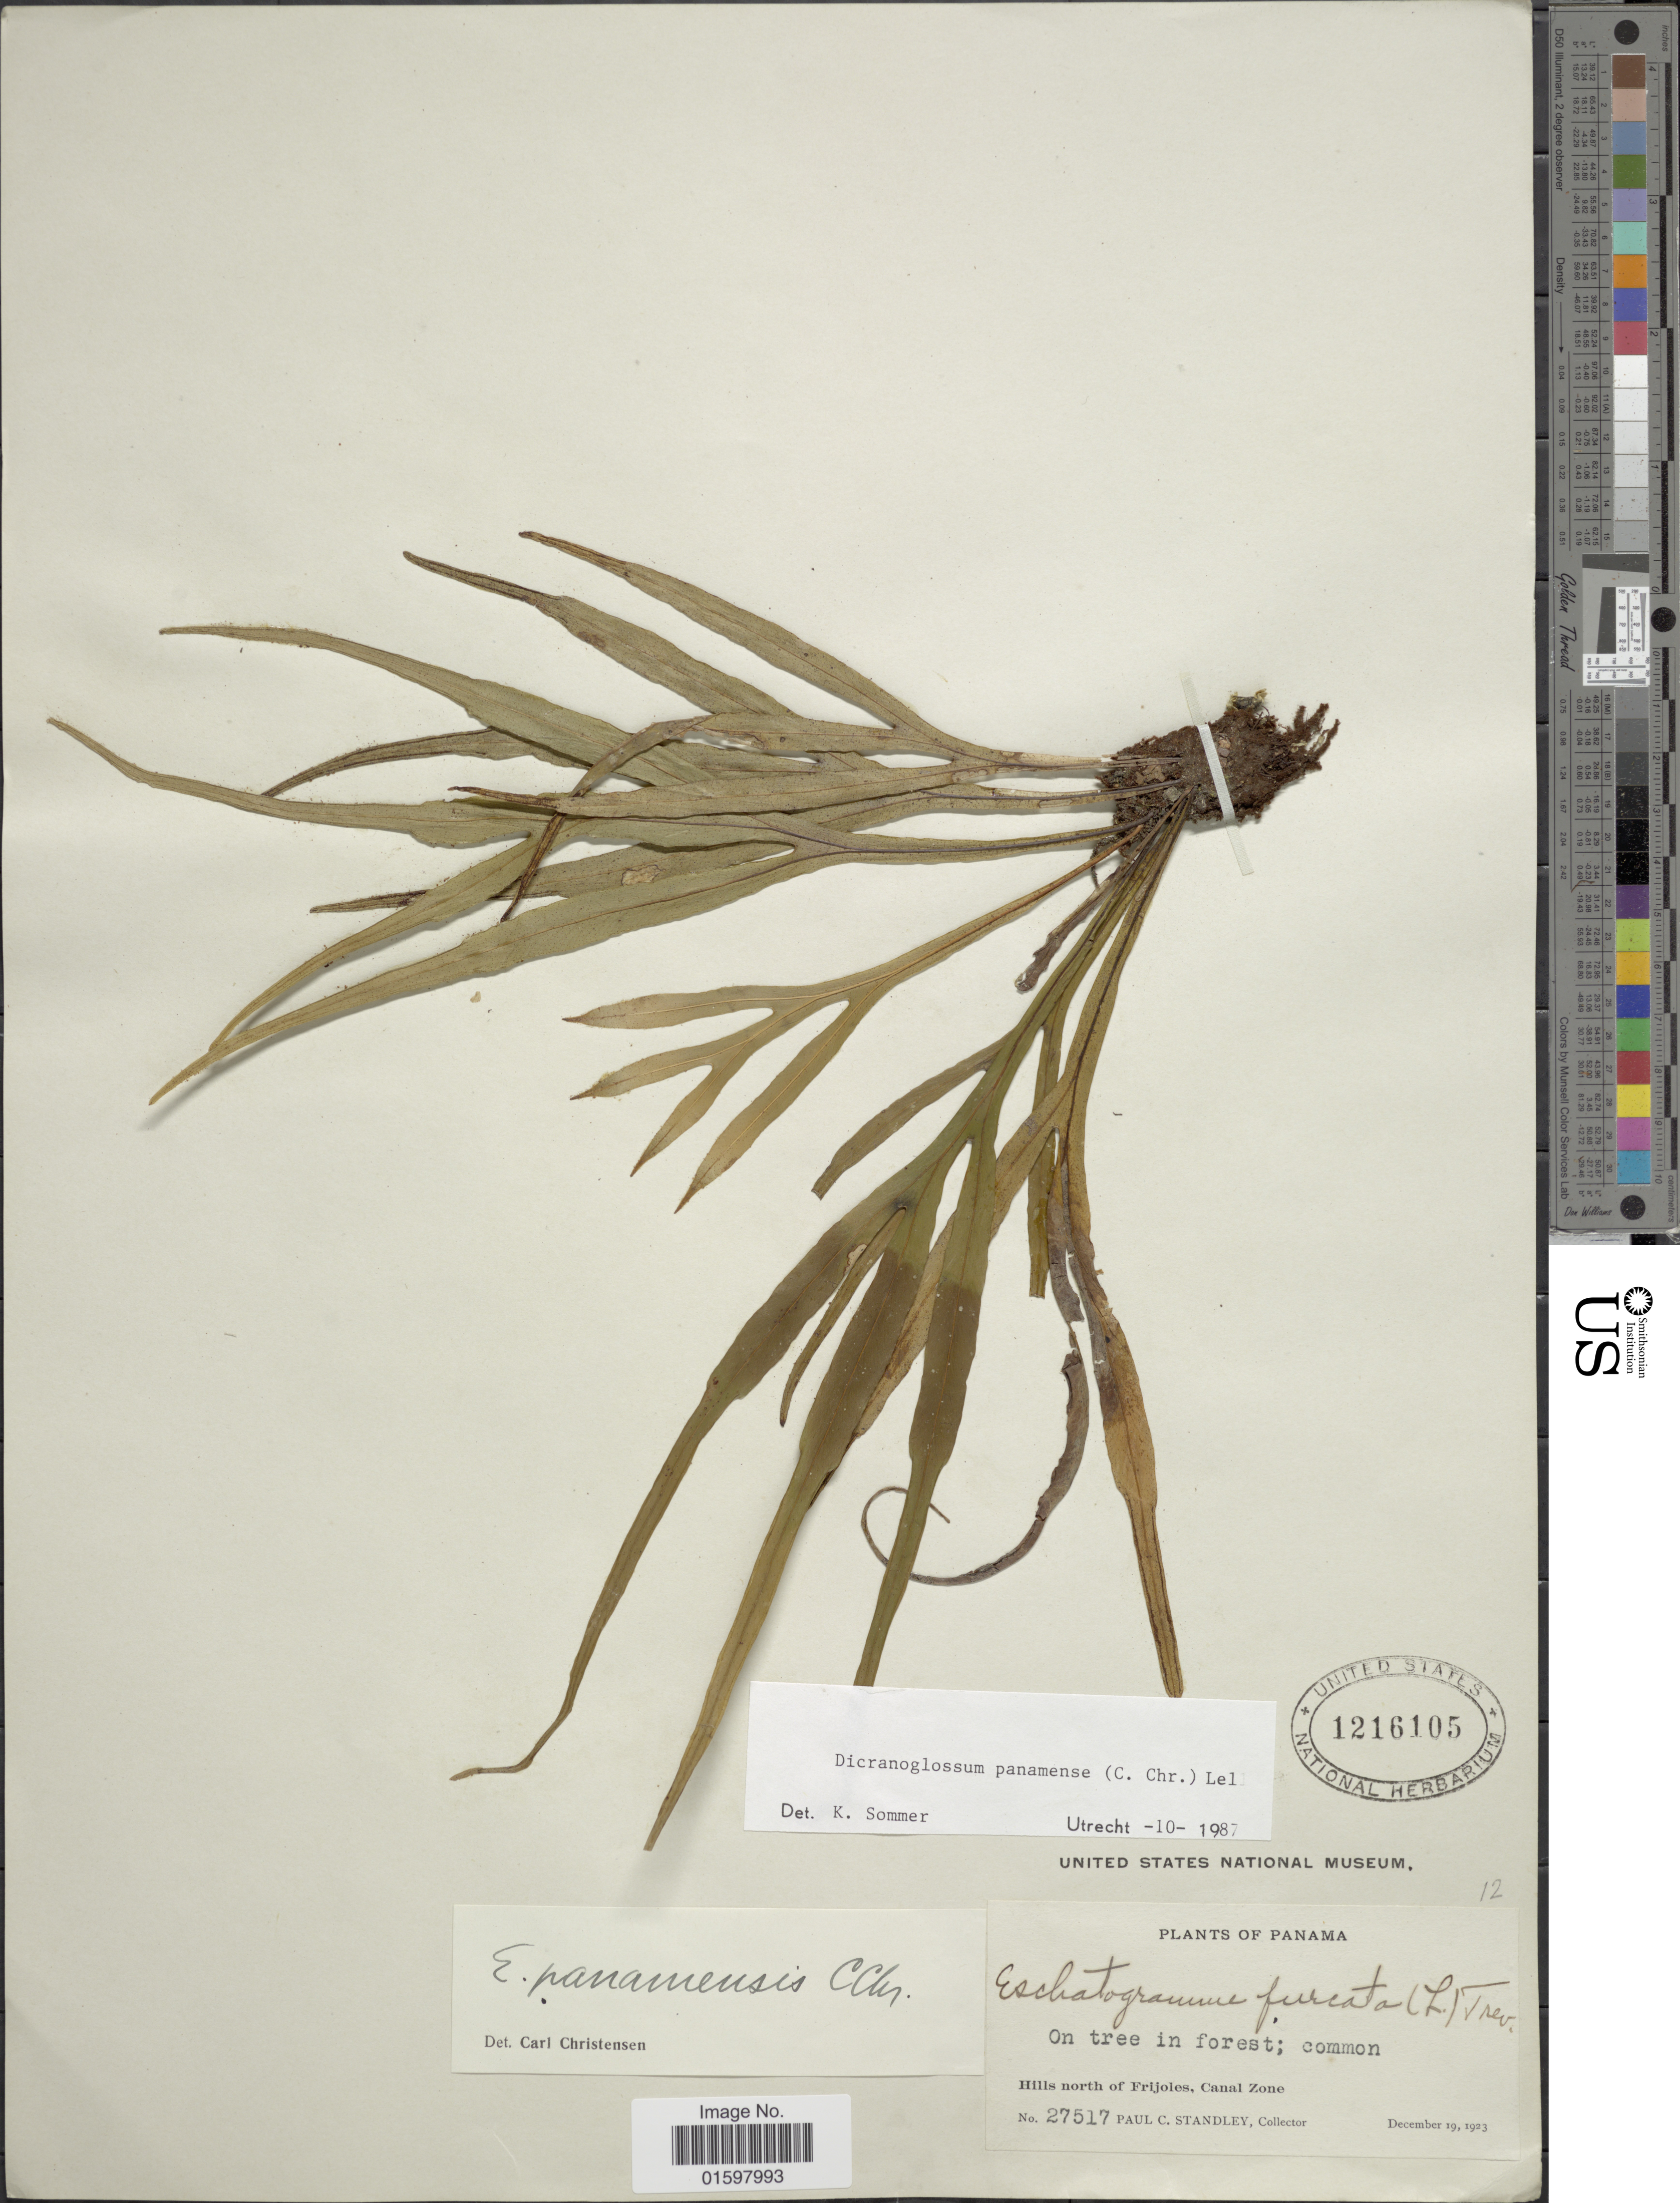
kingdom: Plantae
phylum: Tracheophyta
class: Polypodiopsida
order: Polypodiales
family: Polypodiaceae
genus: Pleopeltis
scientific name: Pleopeltis panamensis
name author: (Weath.) Pic. Serm.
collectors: P. C. Standley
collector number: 27517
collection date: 1923-12-19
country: Panama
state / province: Colón / Panamá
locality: Hills north of Frijoles, Canal Zone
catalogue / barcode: US 1216105